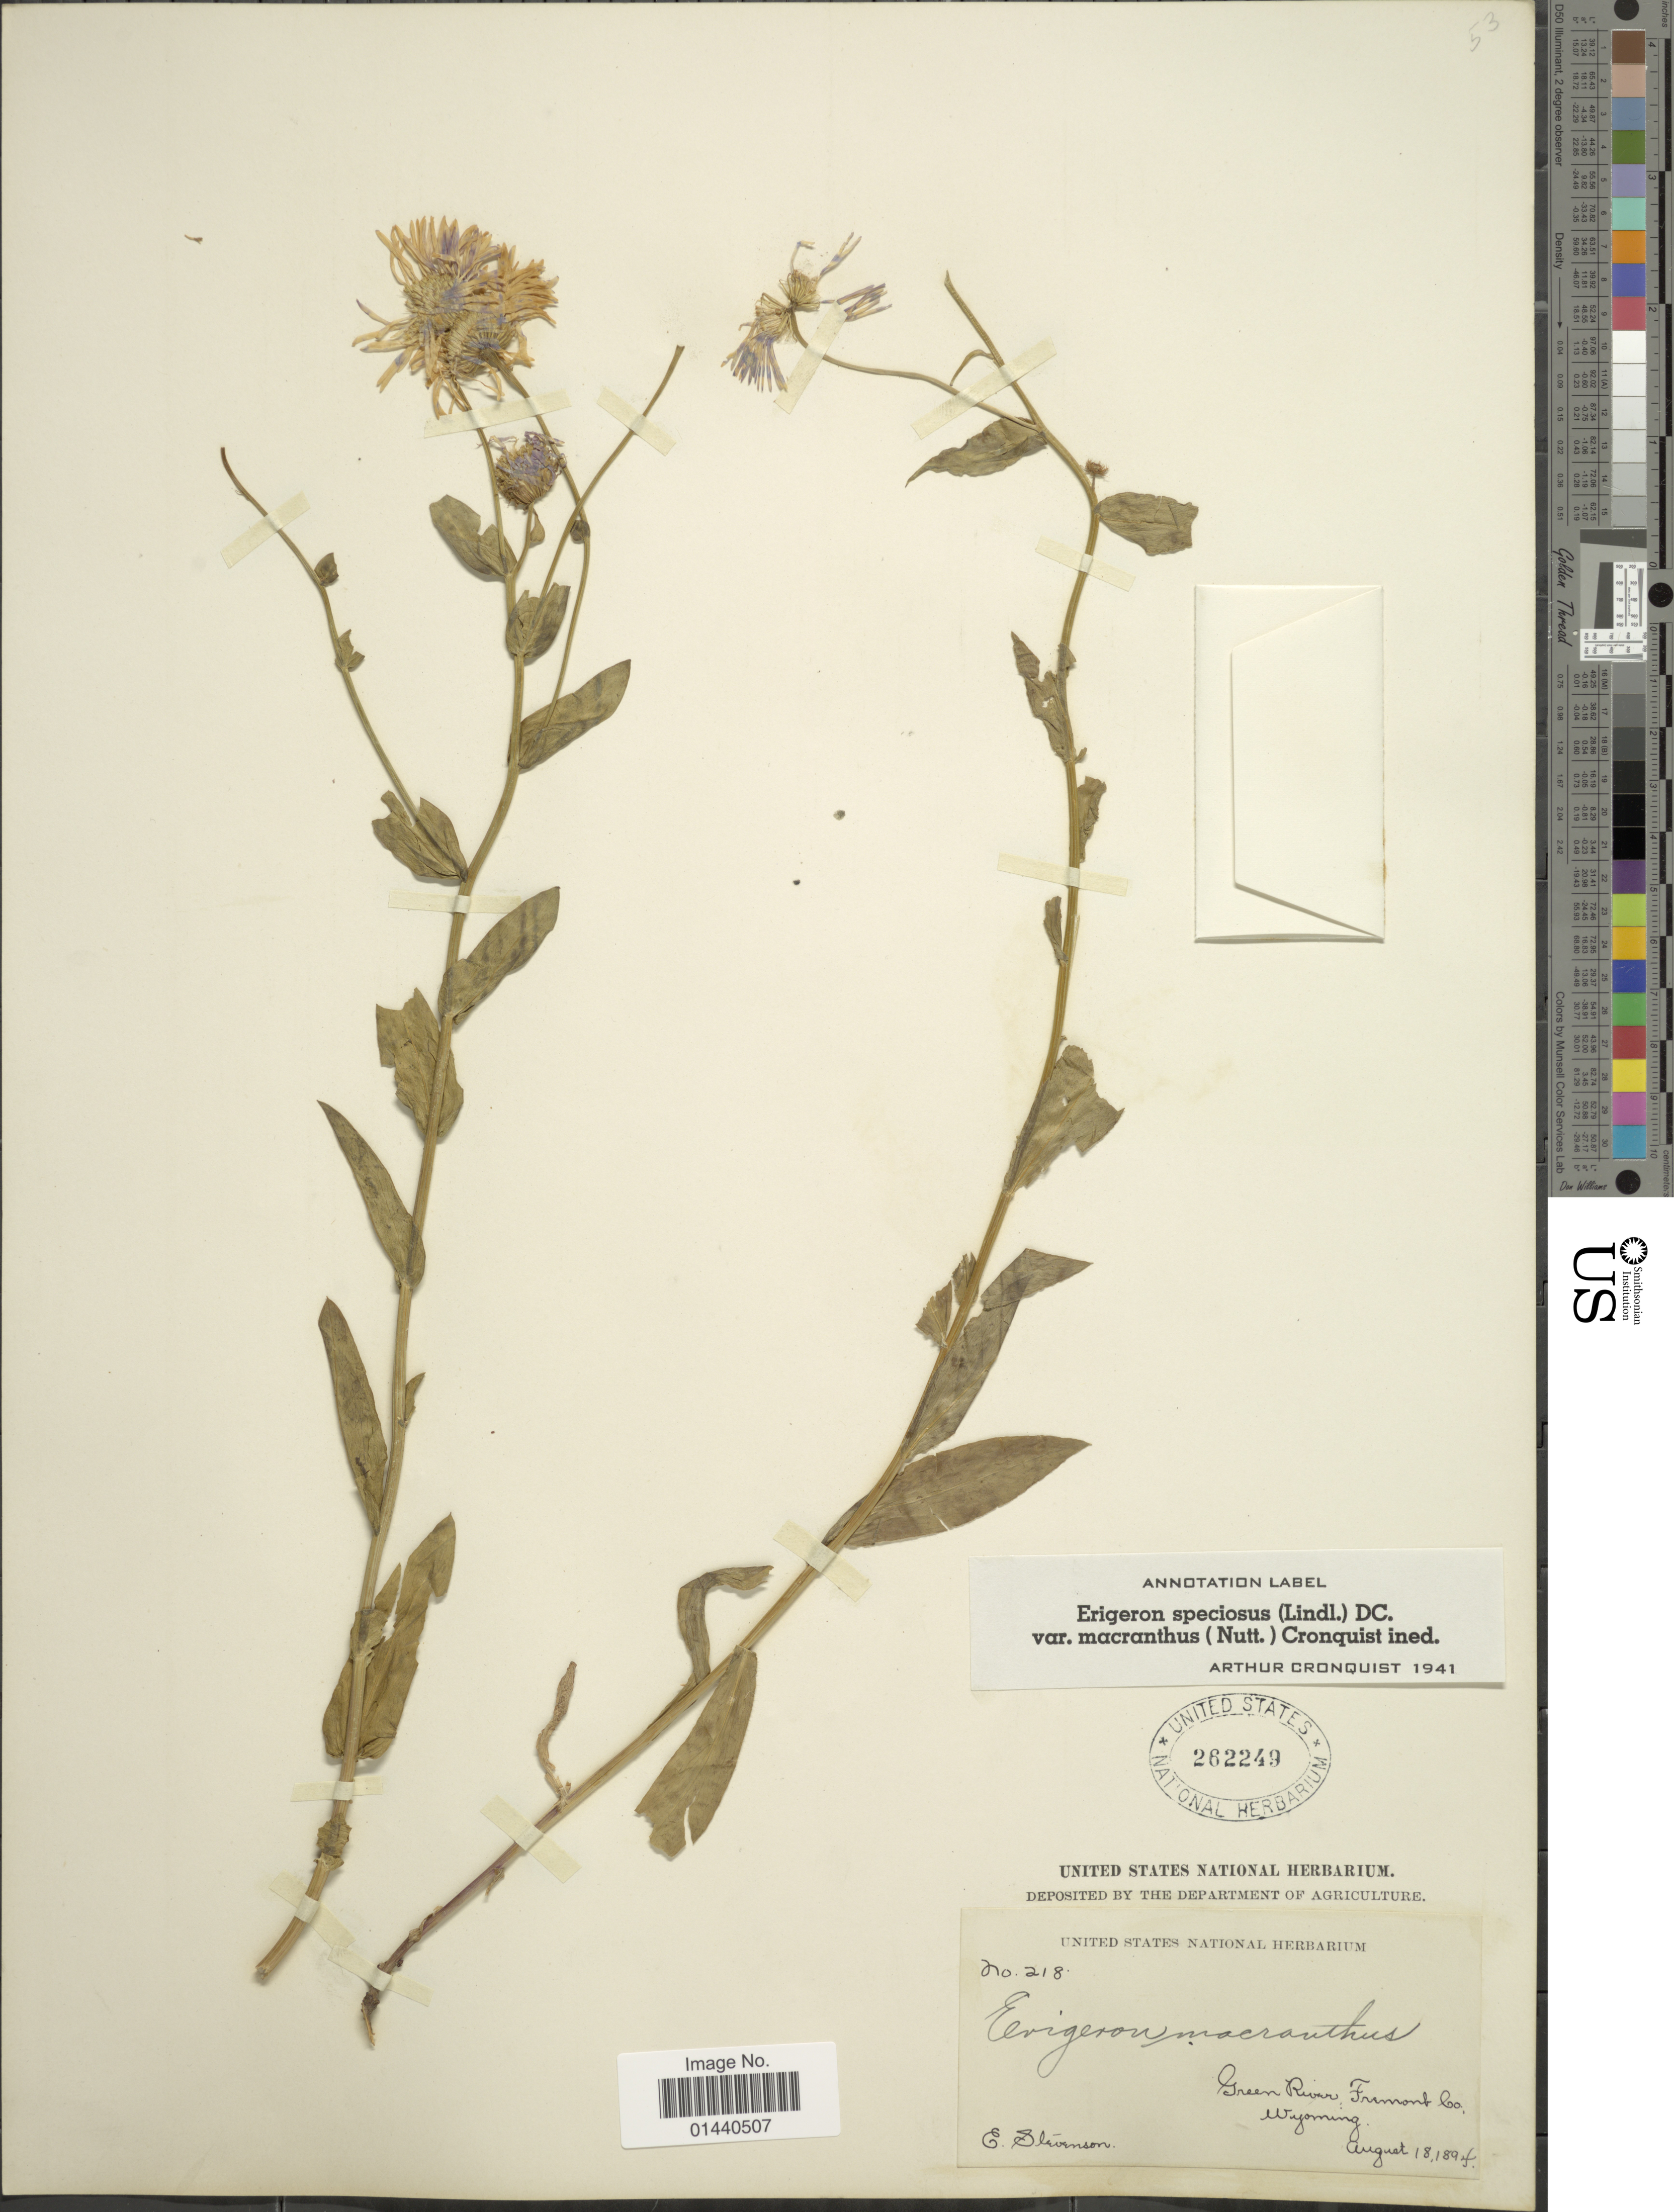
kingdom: Plantae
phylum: Tracheophyta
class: Magnoliopsida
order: Asterales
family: Asteraceae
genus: Erigeron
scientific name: Erigeron speciosus var. macranthus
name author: (Nutt.) Cronq.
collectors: E. Stevenson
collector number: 218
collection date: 1894-08-18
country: United States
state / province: Wyoming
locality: Green River, Fremont Co.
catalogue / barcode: US 262249